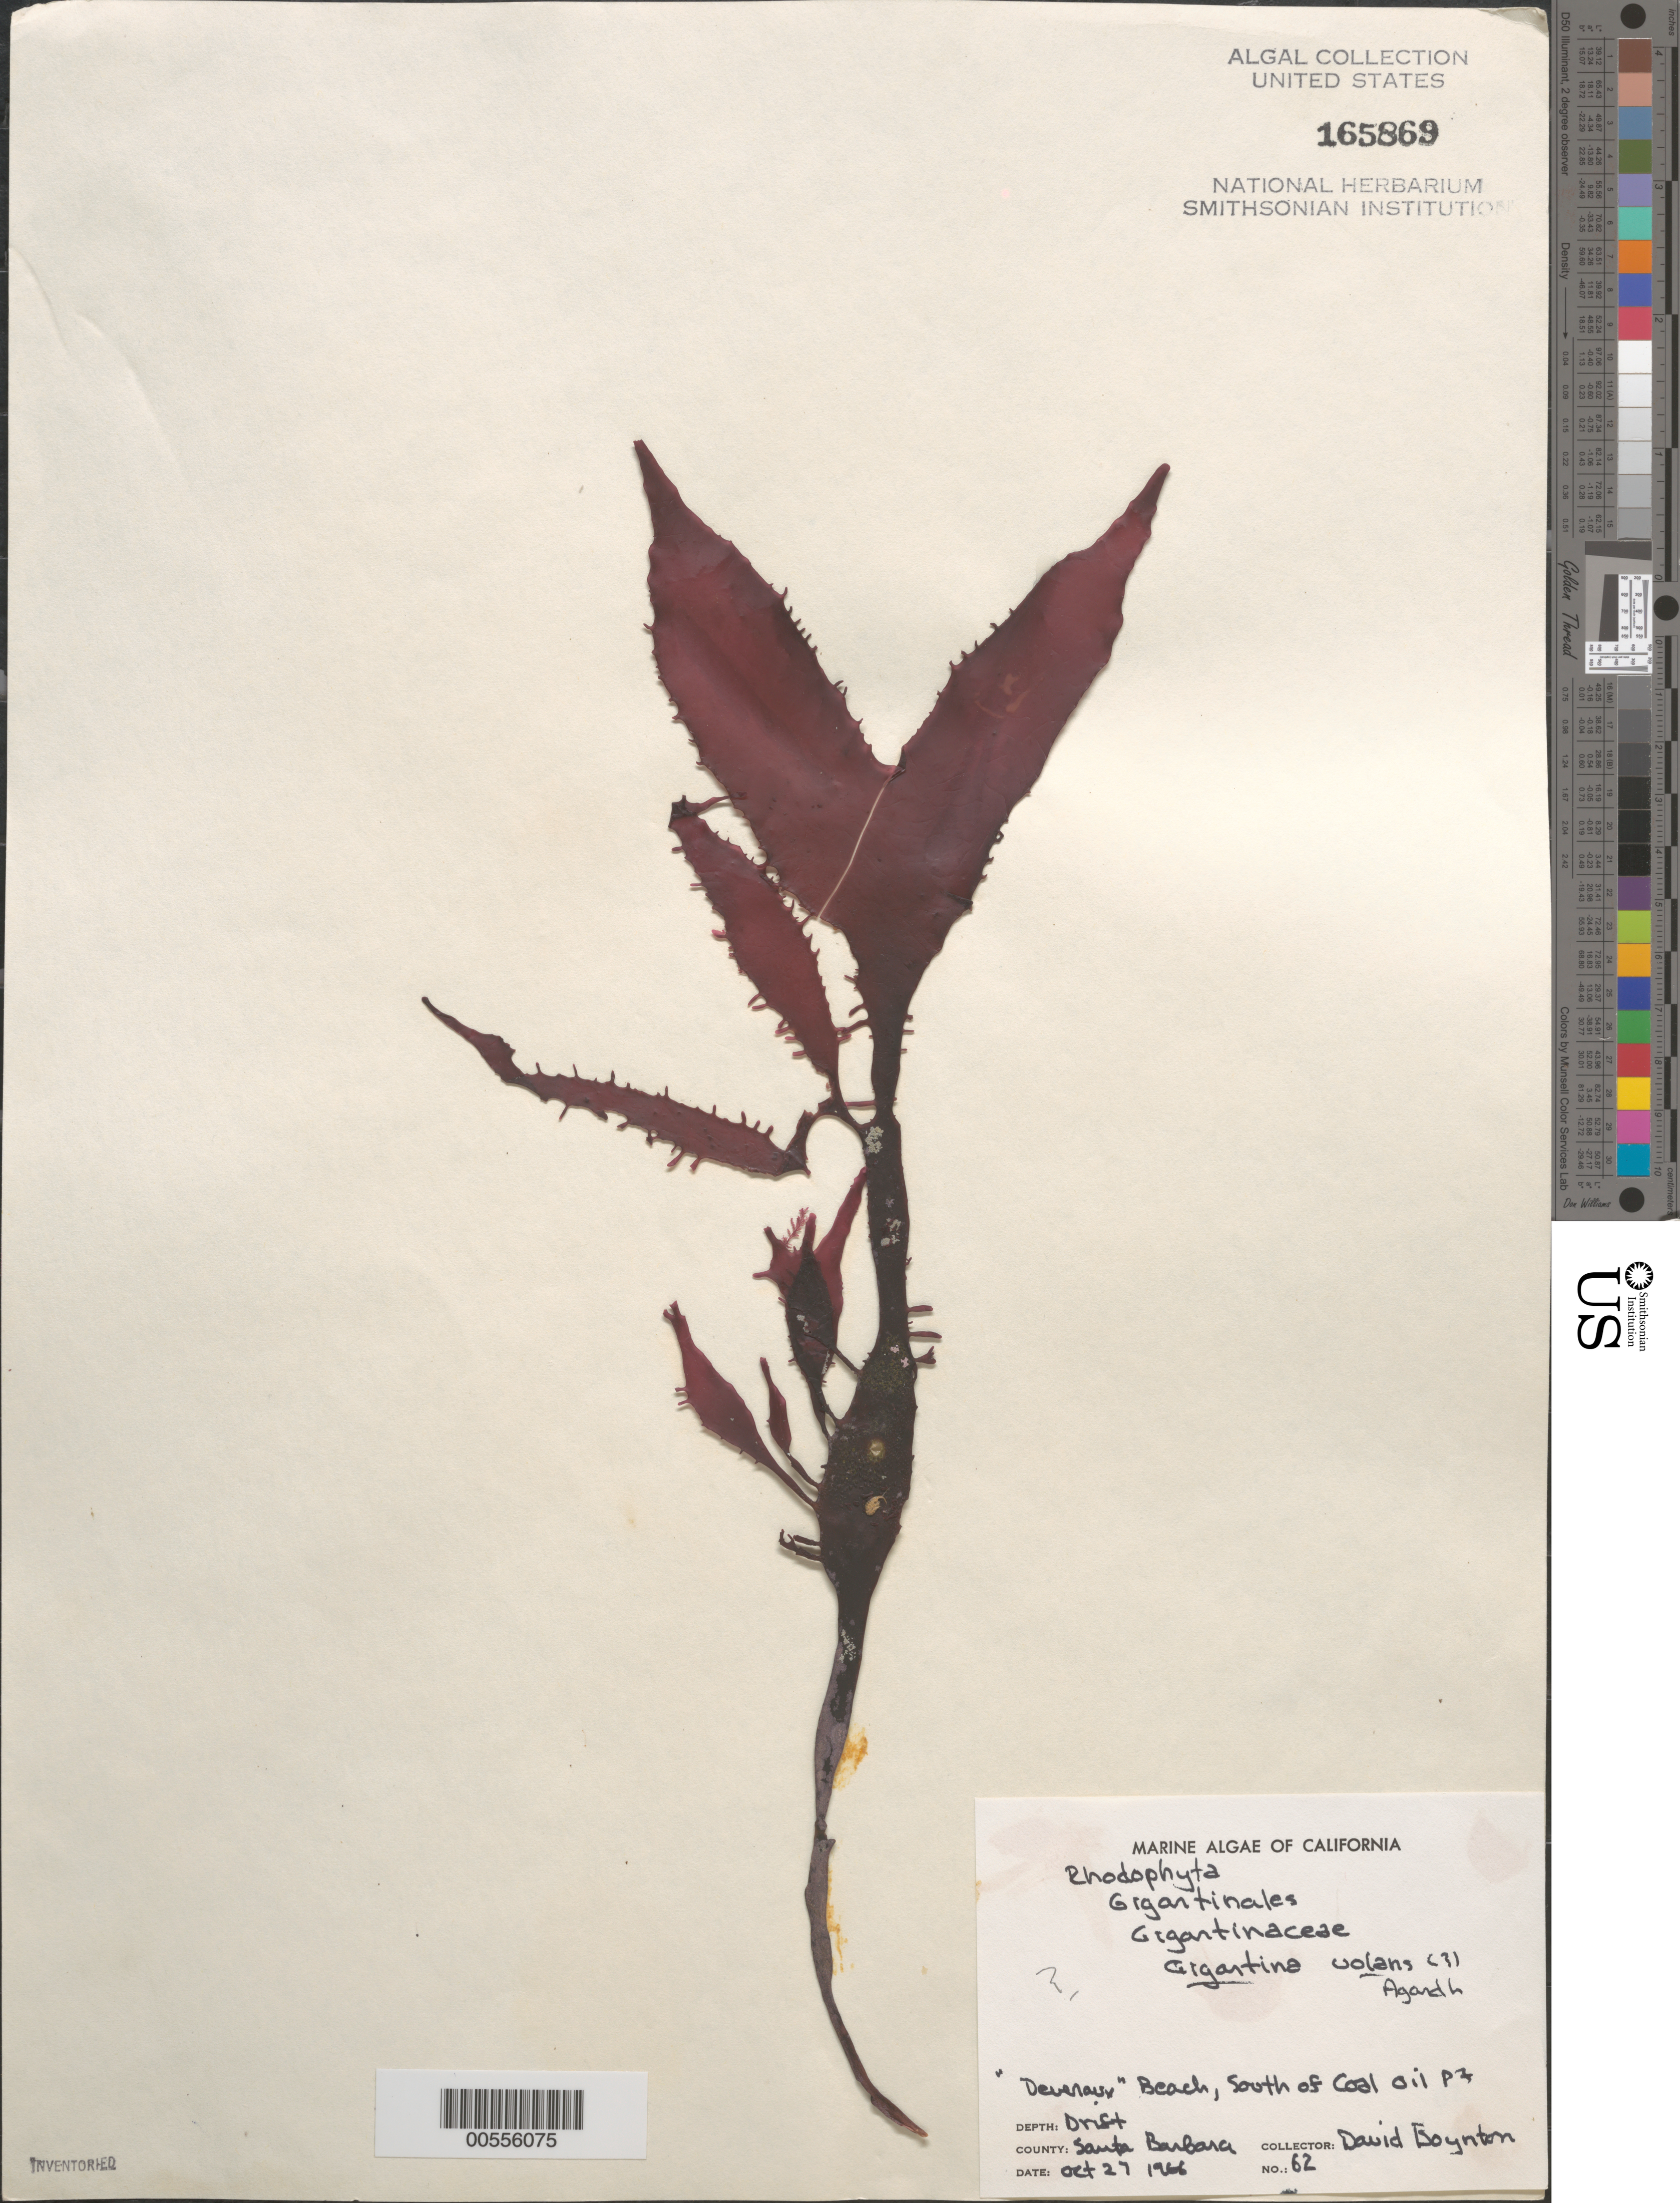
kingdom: Plantae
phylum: Rhodophyta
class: Florideophyceae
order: Gigartinales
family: Gigartinaceae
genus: Mazzaella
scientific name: Mazzaella volans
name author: (C. Agardh) Fredericq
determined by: Algae name updating Project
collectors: D. Boynton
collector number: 62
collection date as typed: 27 Oct 1966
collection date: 1966-10-27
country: United States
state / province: California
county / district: Santa Barbara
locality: Deveraux Beach, south of Coal Oil Point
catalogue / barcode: US 165869